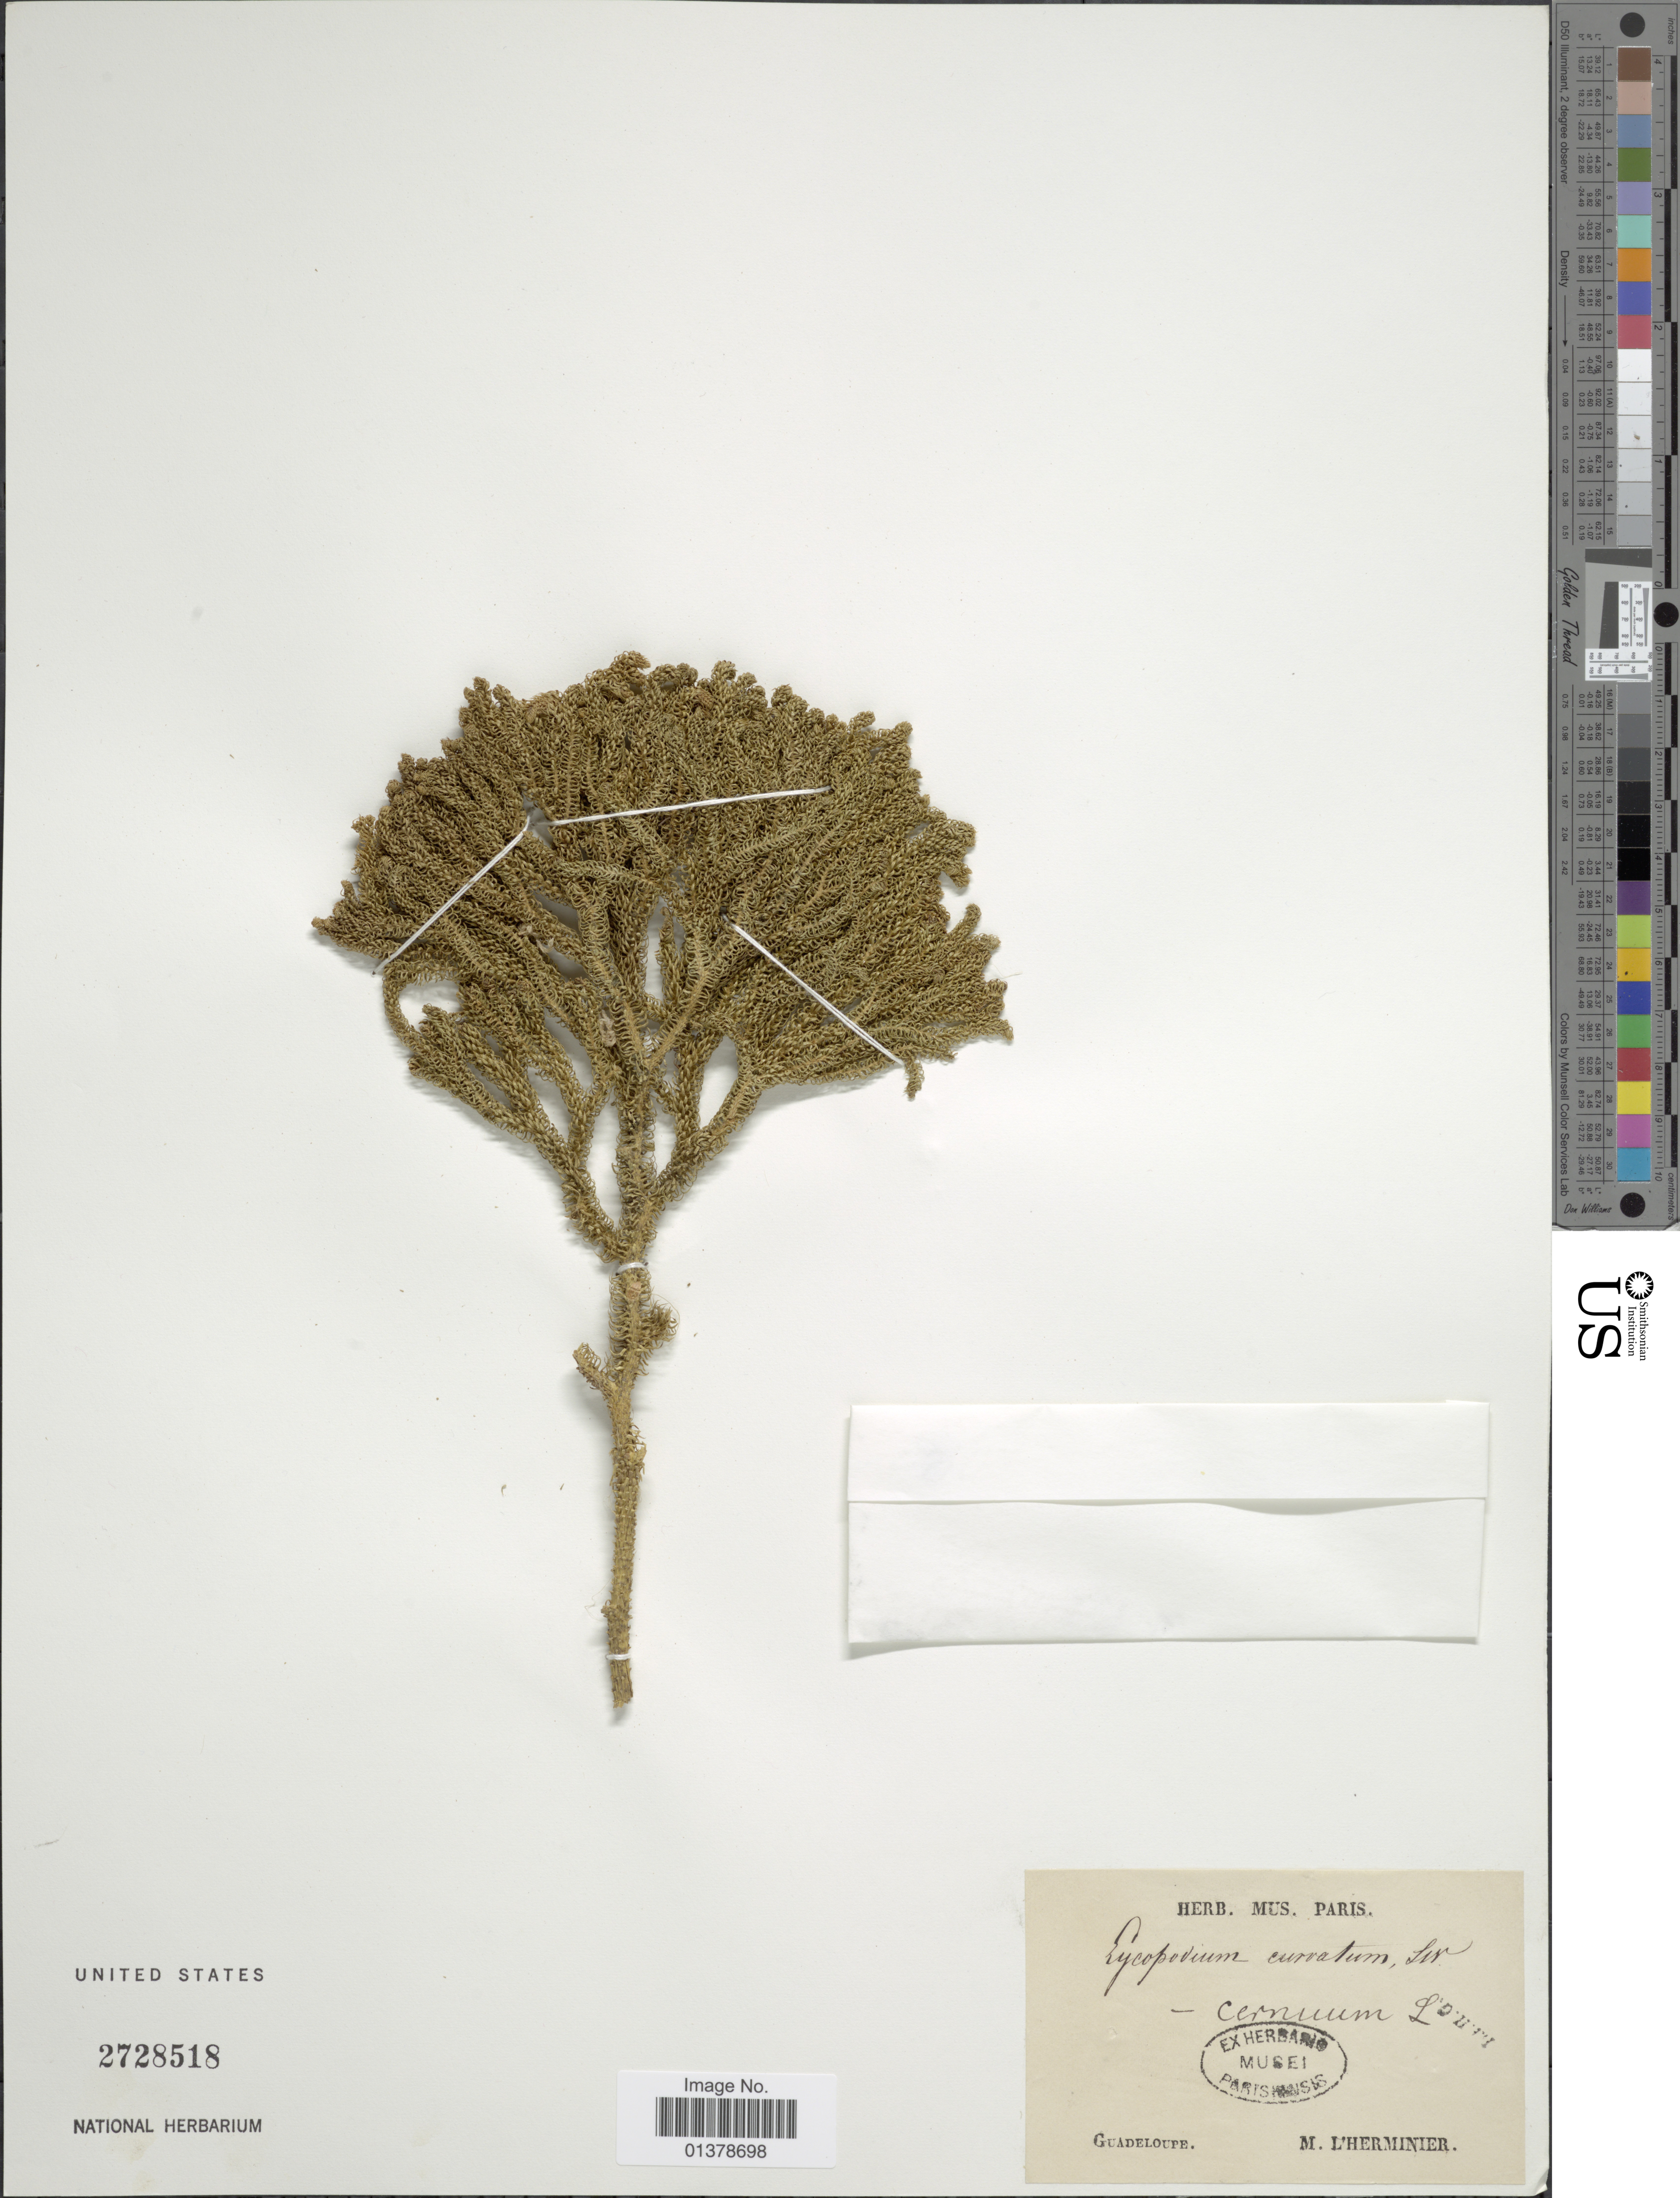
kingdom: Plantae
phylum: Tracheophyta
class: Lycopodiopsida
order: Lycopodiales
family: Lycopodiaceae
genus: Palhinhaea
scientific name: Palhinhaea torta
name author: (Sieber ex Underw. & F.E. Lloyd) Christenh.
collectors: F. L'Herminier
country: Guadeloupe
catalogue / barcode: US 2728518